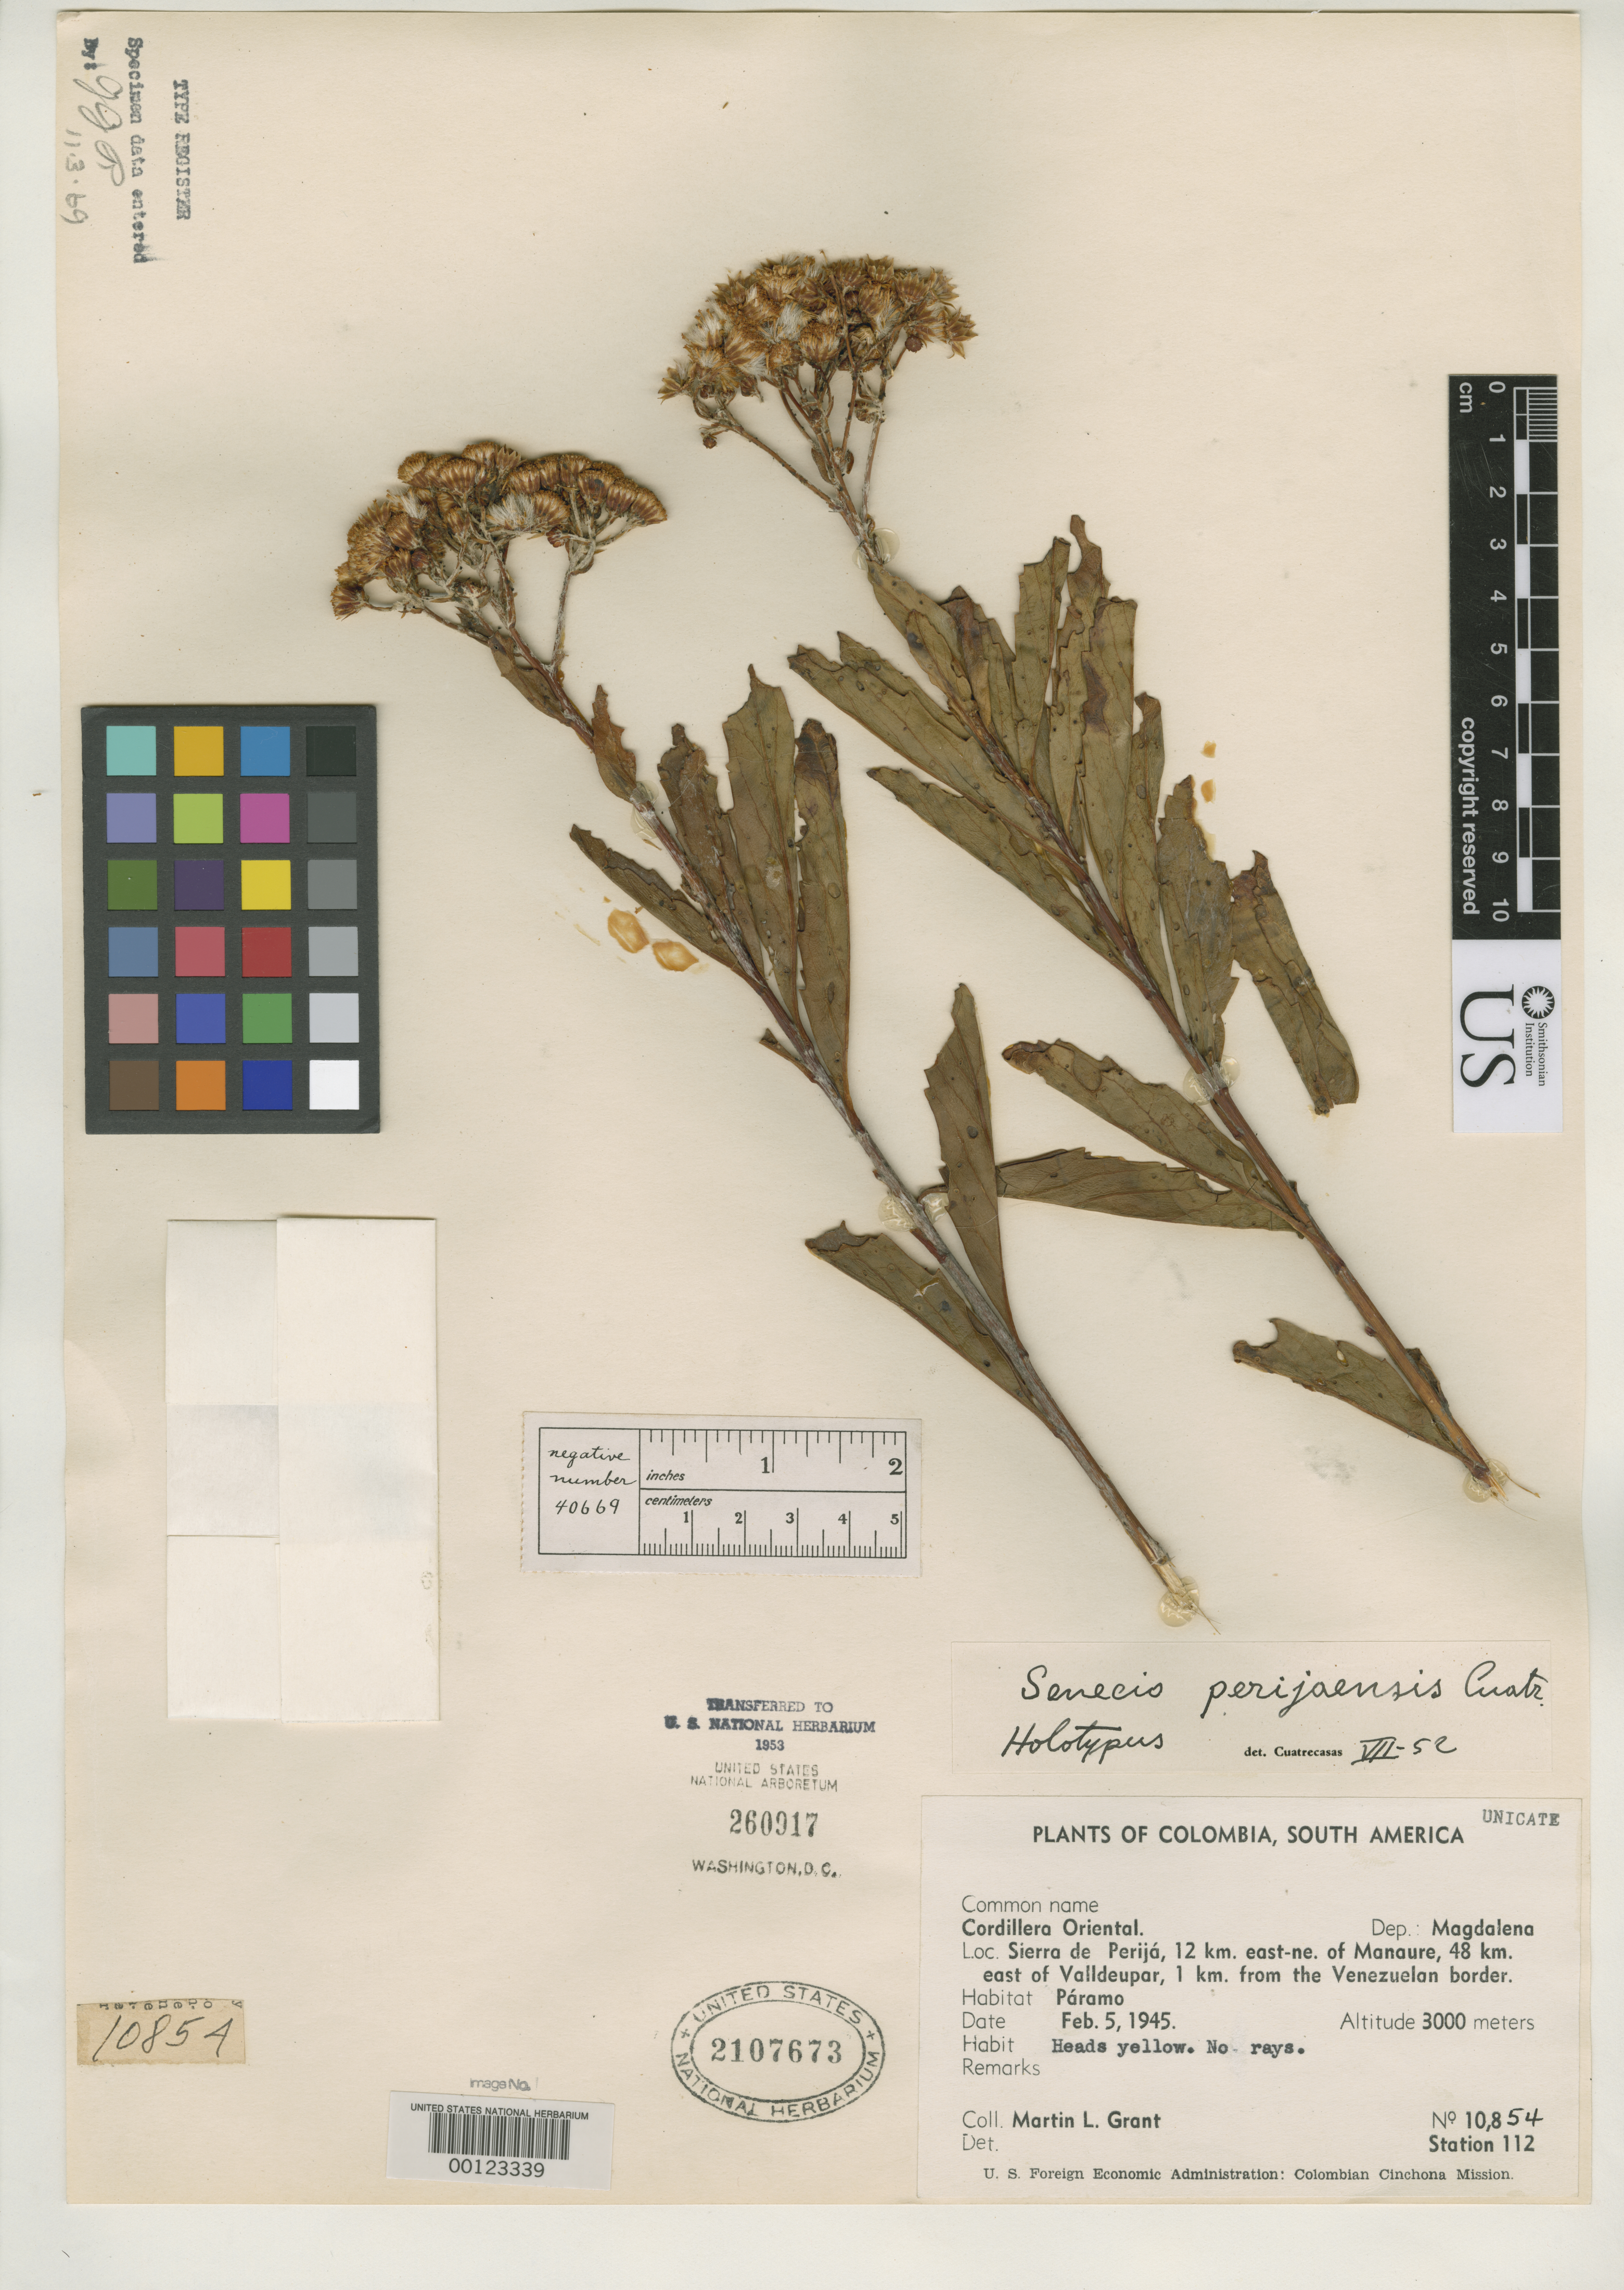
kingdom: Plantae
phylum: Tracheophyta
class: Magnoliopsida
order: Asterales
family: Asteraceae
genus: Senecio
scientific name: Senecio perijaensis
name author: Cuatrec.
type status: Holotype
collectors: M. L. Grant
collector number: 10854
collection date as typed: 05 Feb 1945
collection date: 1945-02-05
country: Colombia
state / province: Magdalena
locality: Manaure.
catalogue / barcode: US 2107673